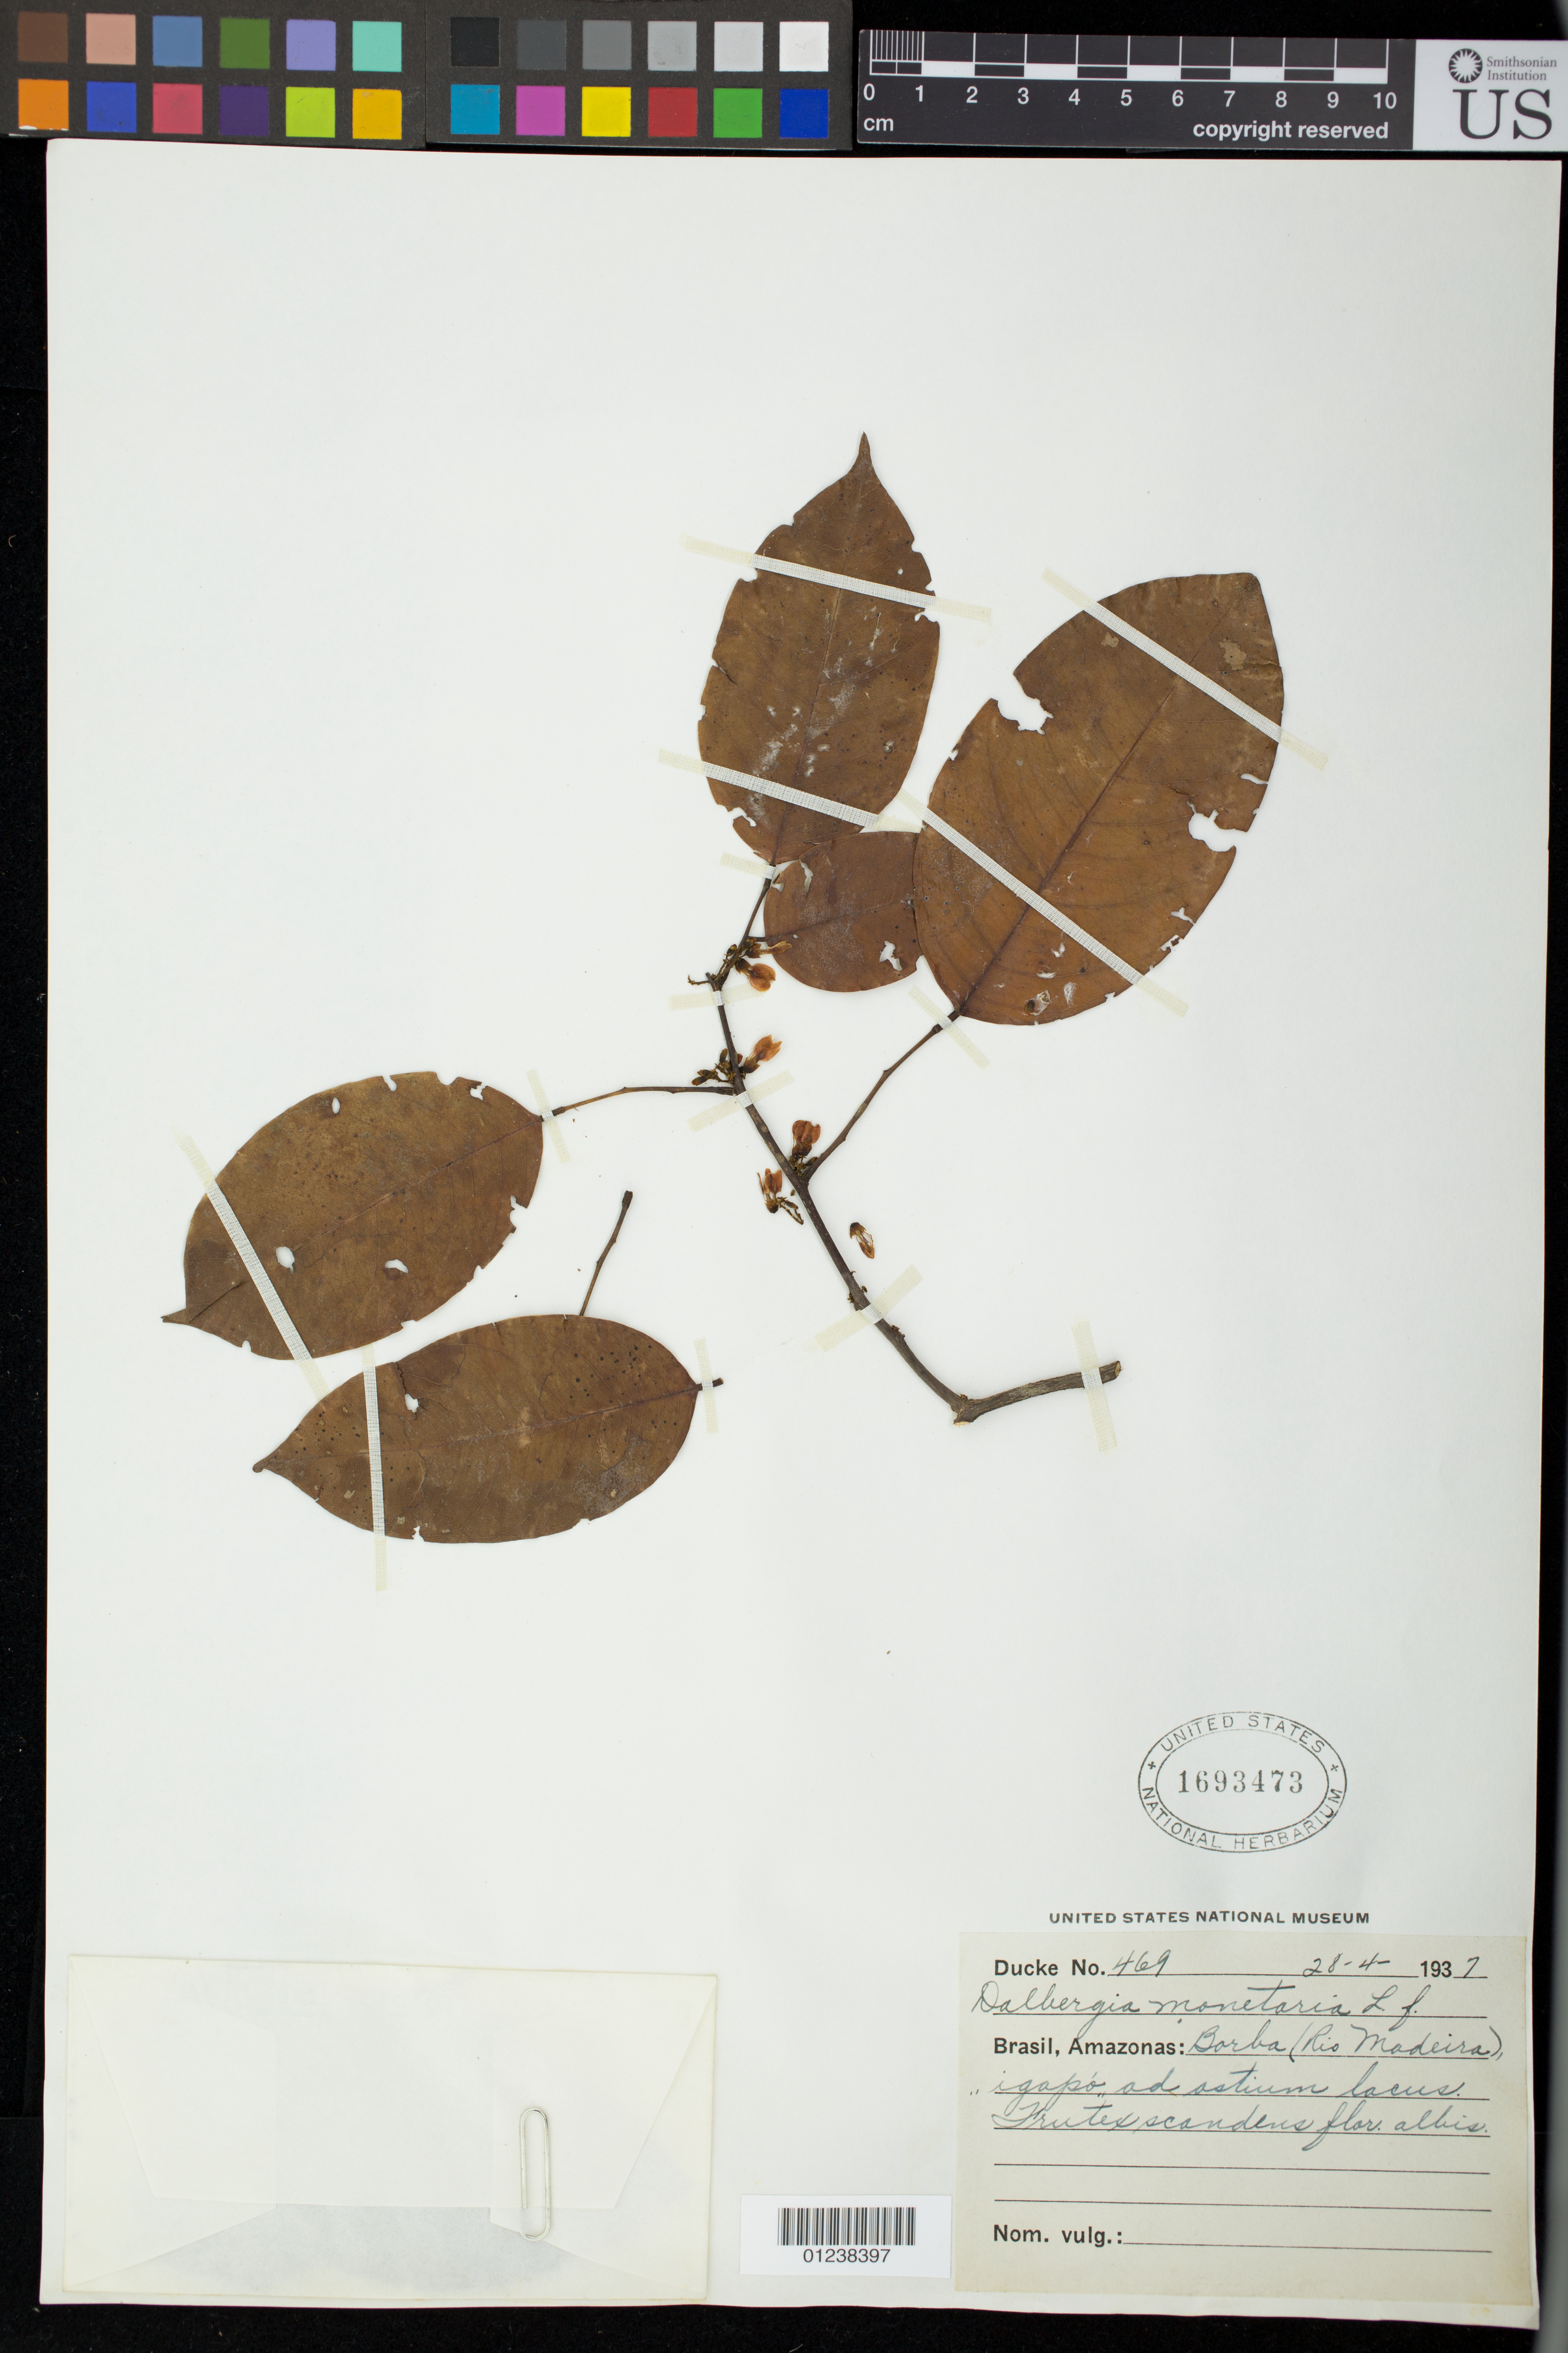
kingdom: Plantae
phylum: Tracheophyta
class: Magnoliopsida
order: Fabales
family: Fabaceae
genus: Dalbergia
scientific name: Dalbergia monetaria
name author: L. f.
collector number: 469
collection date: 1937-04-28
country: Brazil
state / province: Amazonas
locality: Borba (Rio Madeira)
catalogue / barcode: US 1693473